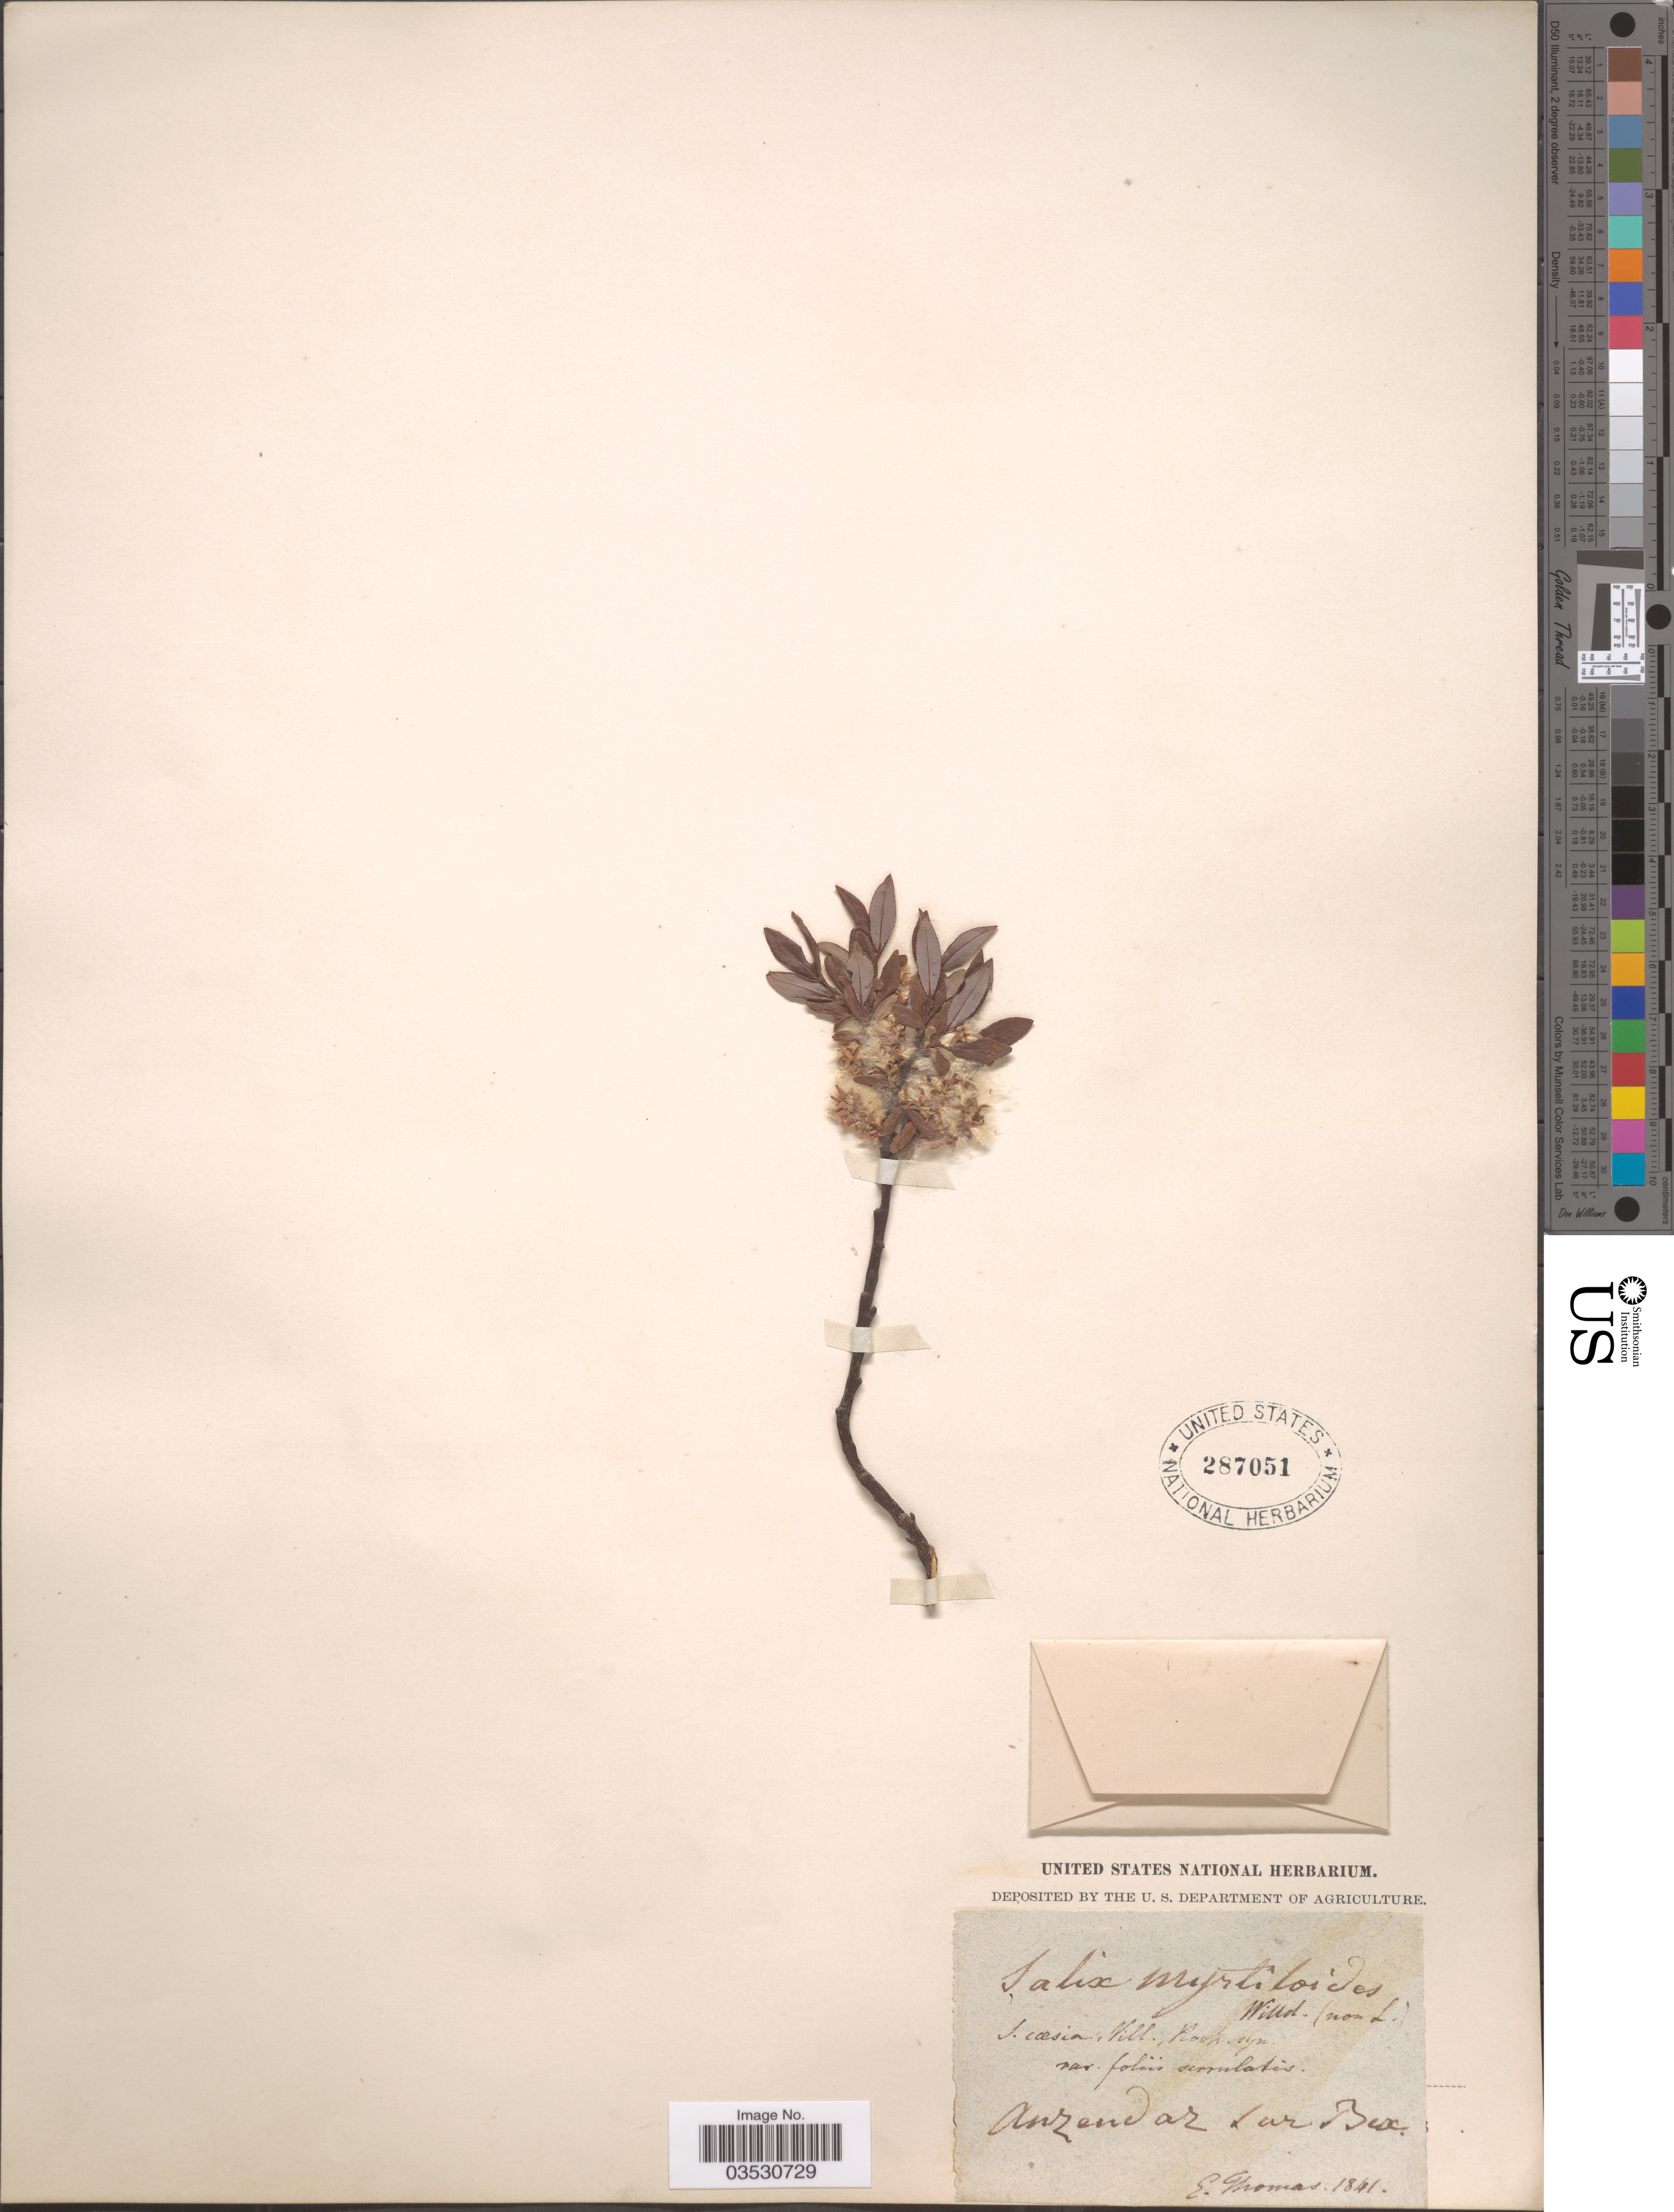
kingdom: Plantae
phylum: Tracheophyta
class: Magnoliopsida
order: Malpighiales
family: Salicaceae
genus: Salix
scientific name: Salix myrtilloides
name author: L.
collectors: E. Thomas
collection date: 1841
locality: Anzendas Lur Bex. [interpreted] [unsure placement]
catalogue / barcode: US 287051